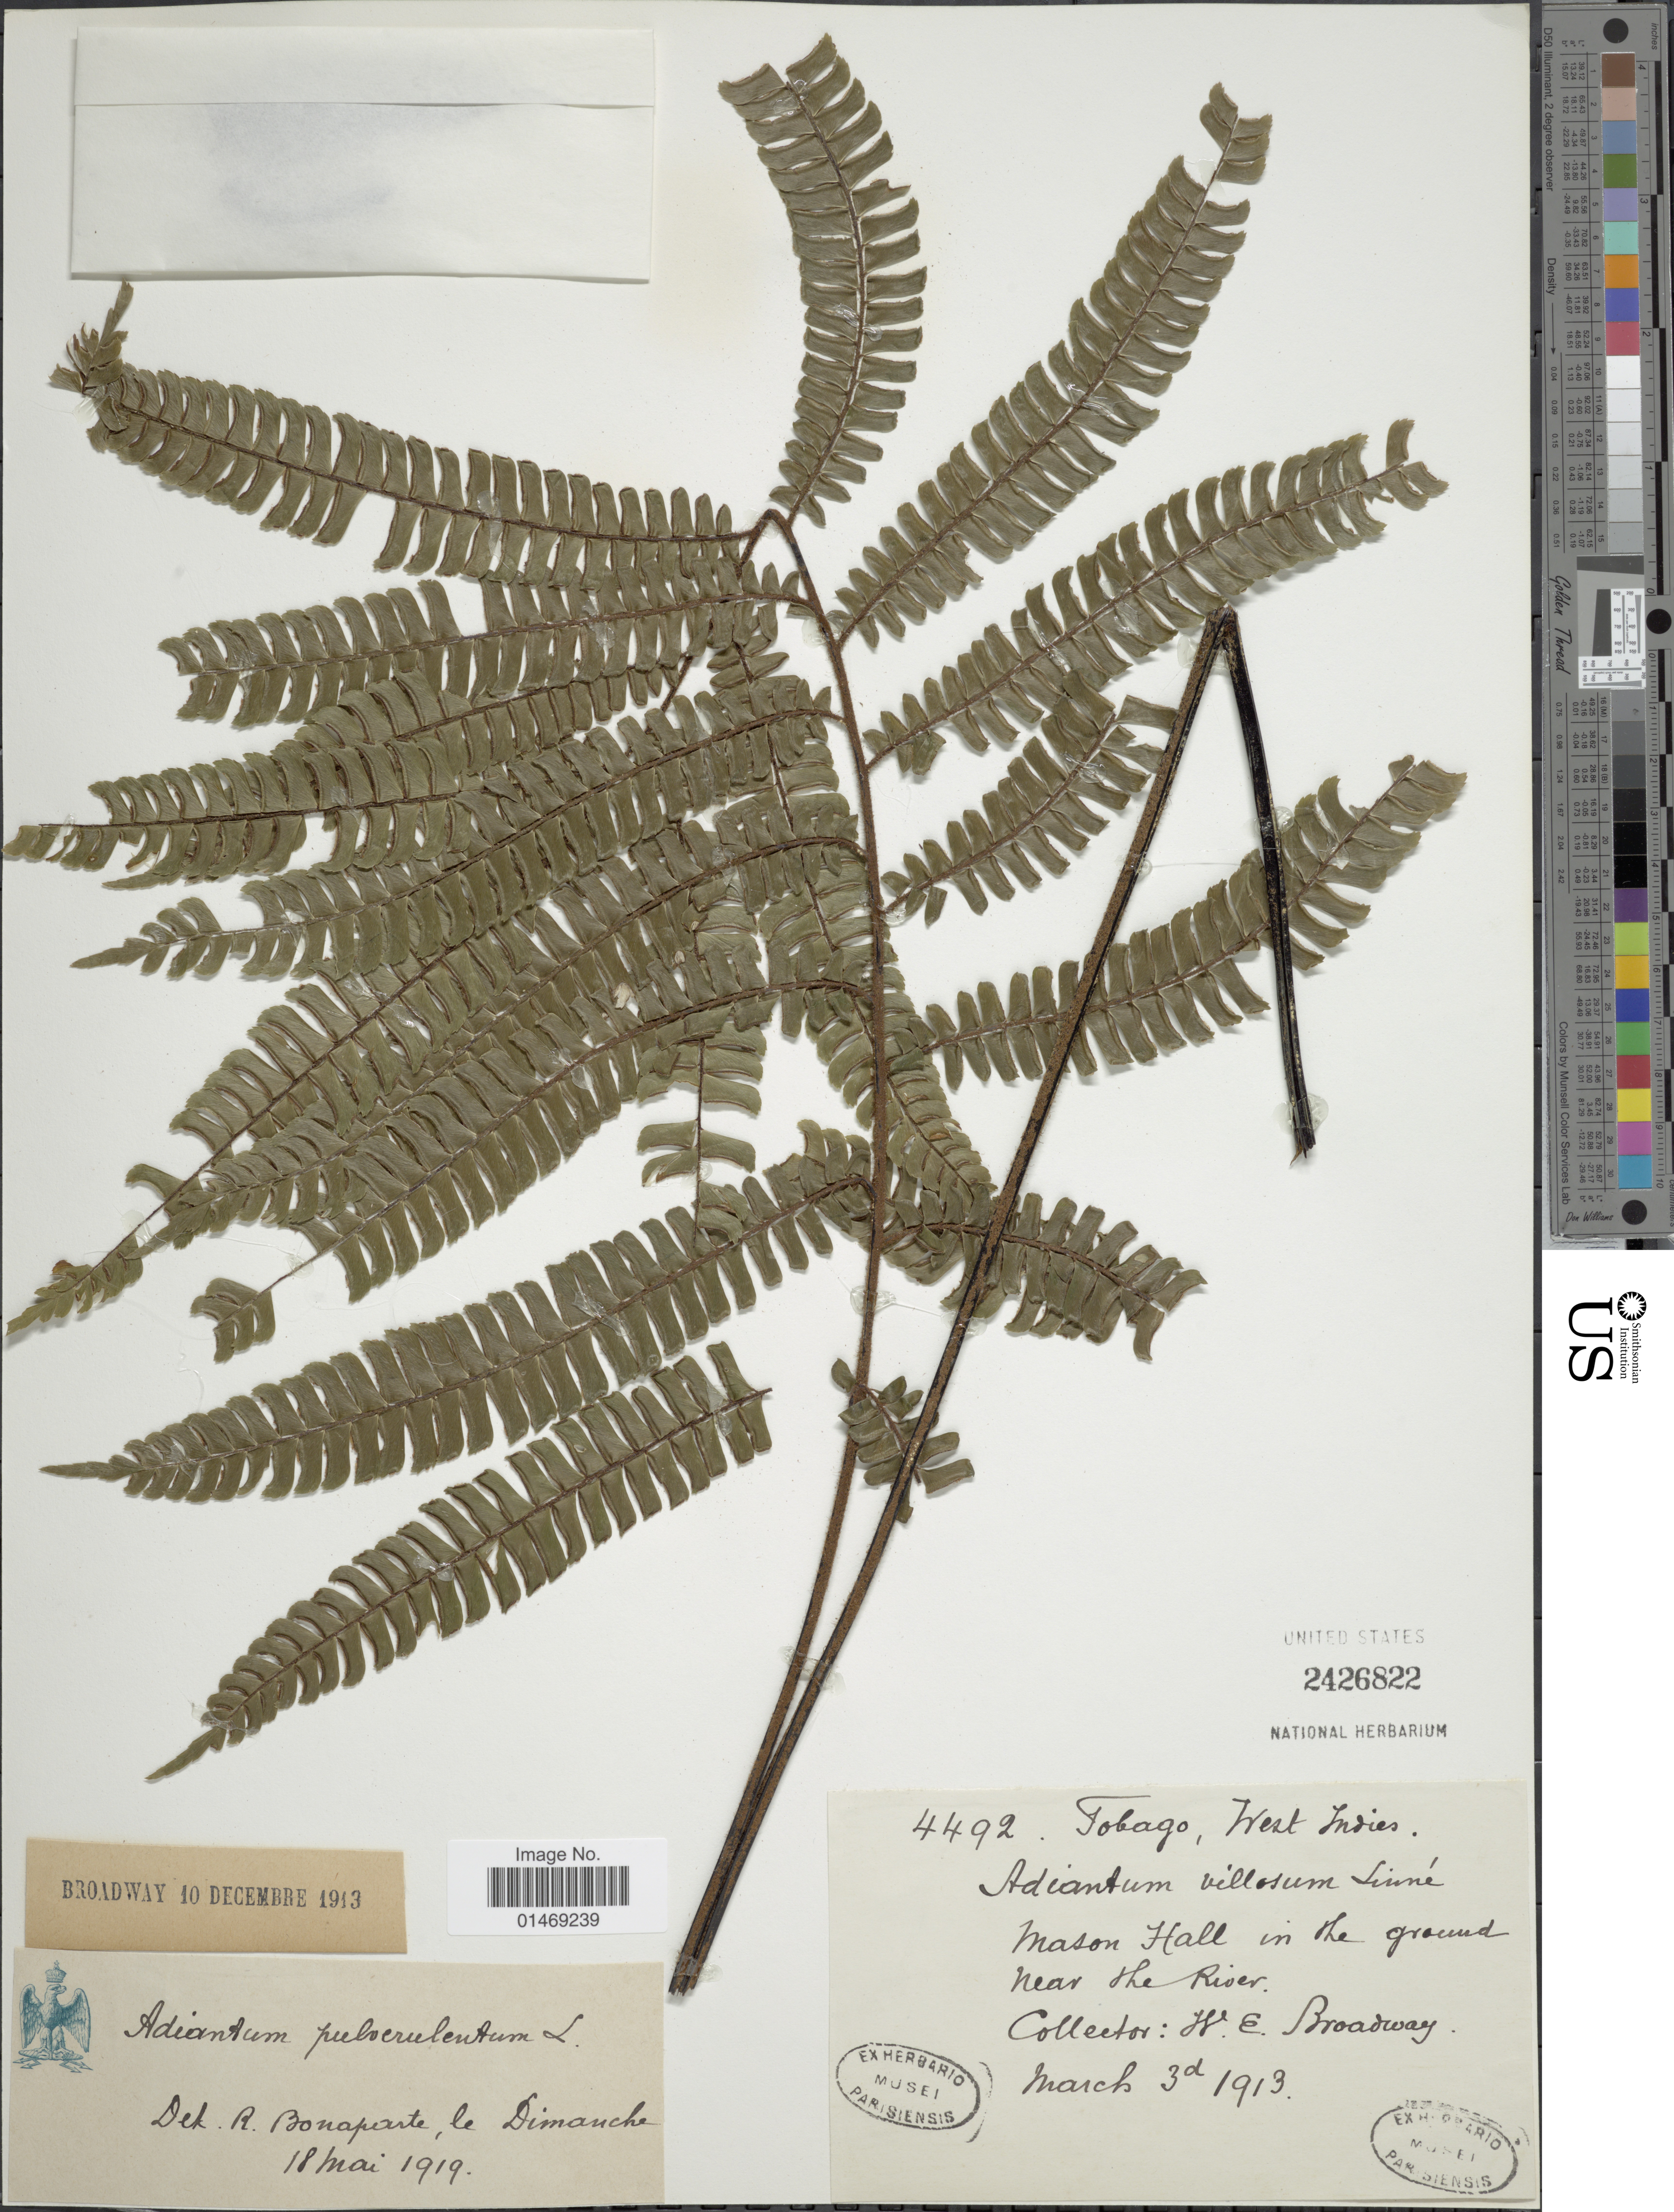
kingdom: Plantae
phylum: Tracheophyta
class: Polypodiopsida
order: Polypodiales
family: Pteridaceae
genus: Adiantum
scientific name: Adiantum pulverulentum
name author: L.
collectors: W. E. Broadway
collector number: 4492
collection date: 1913-03-03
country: Trinidad and Tobago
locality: Tobago, Mason Hall in the ground near the River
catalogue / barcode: US 2426822